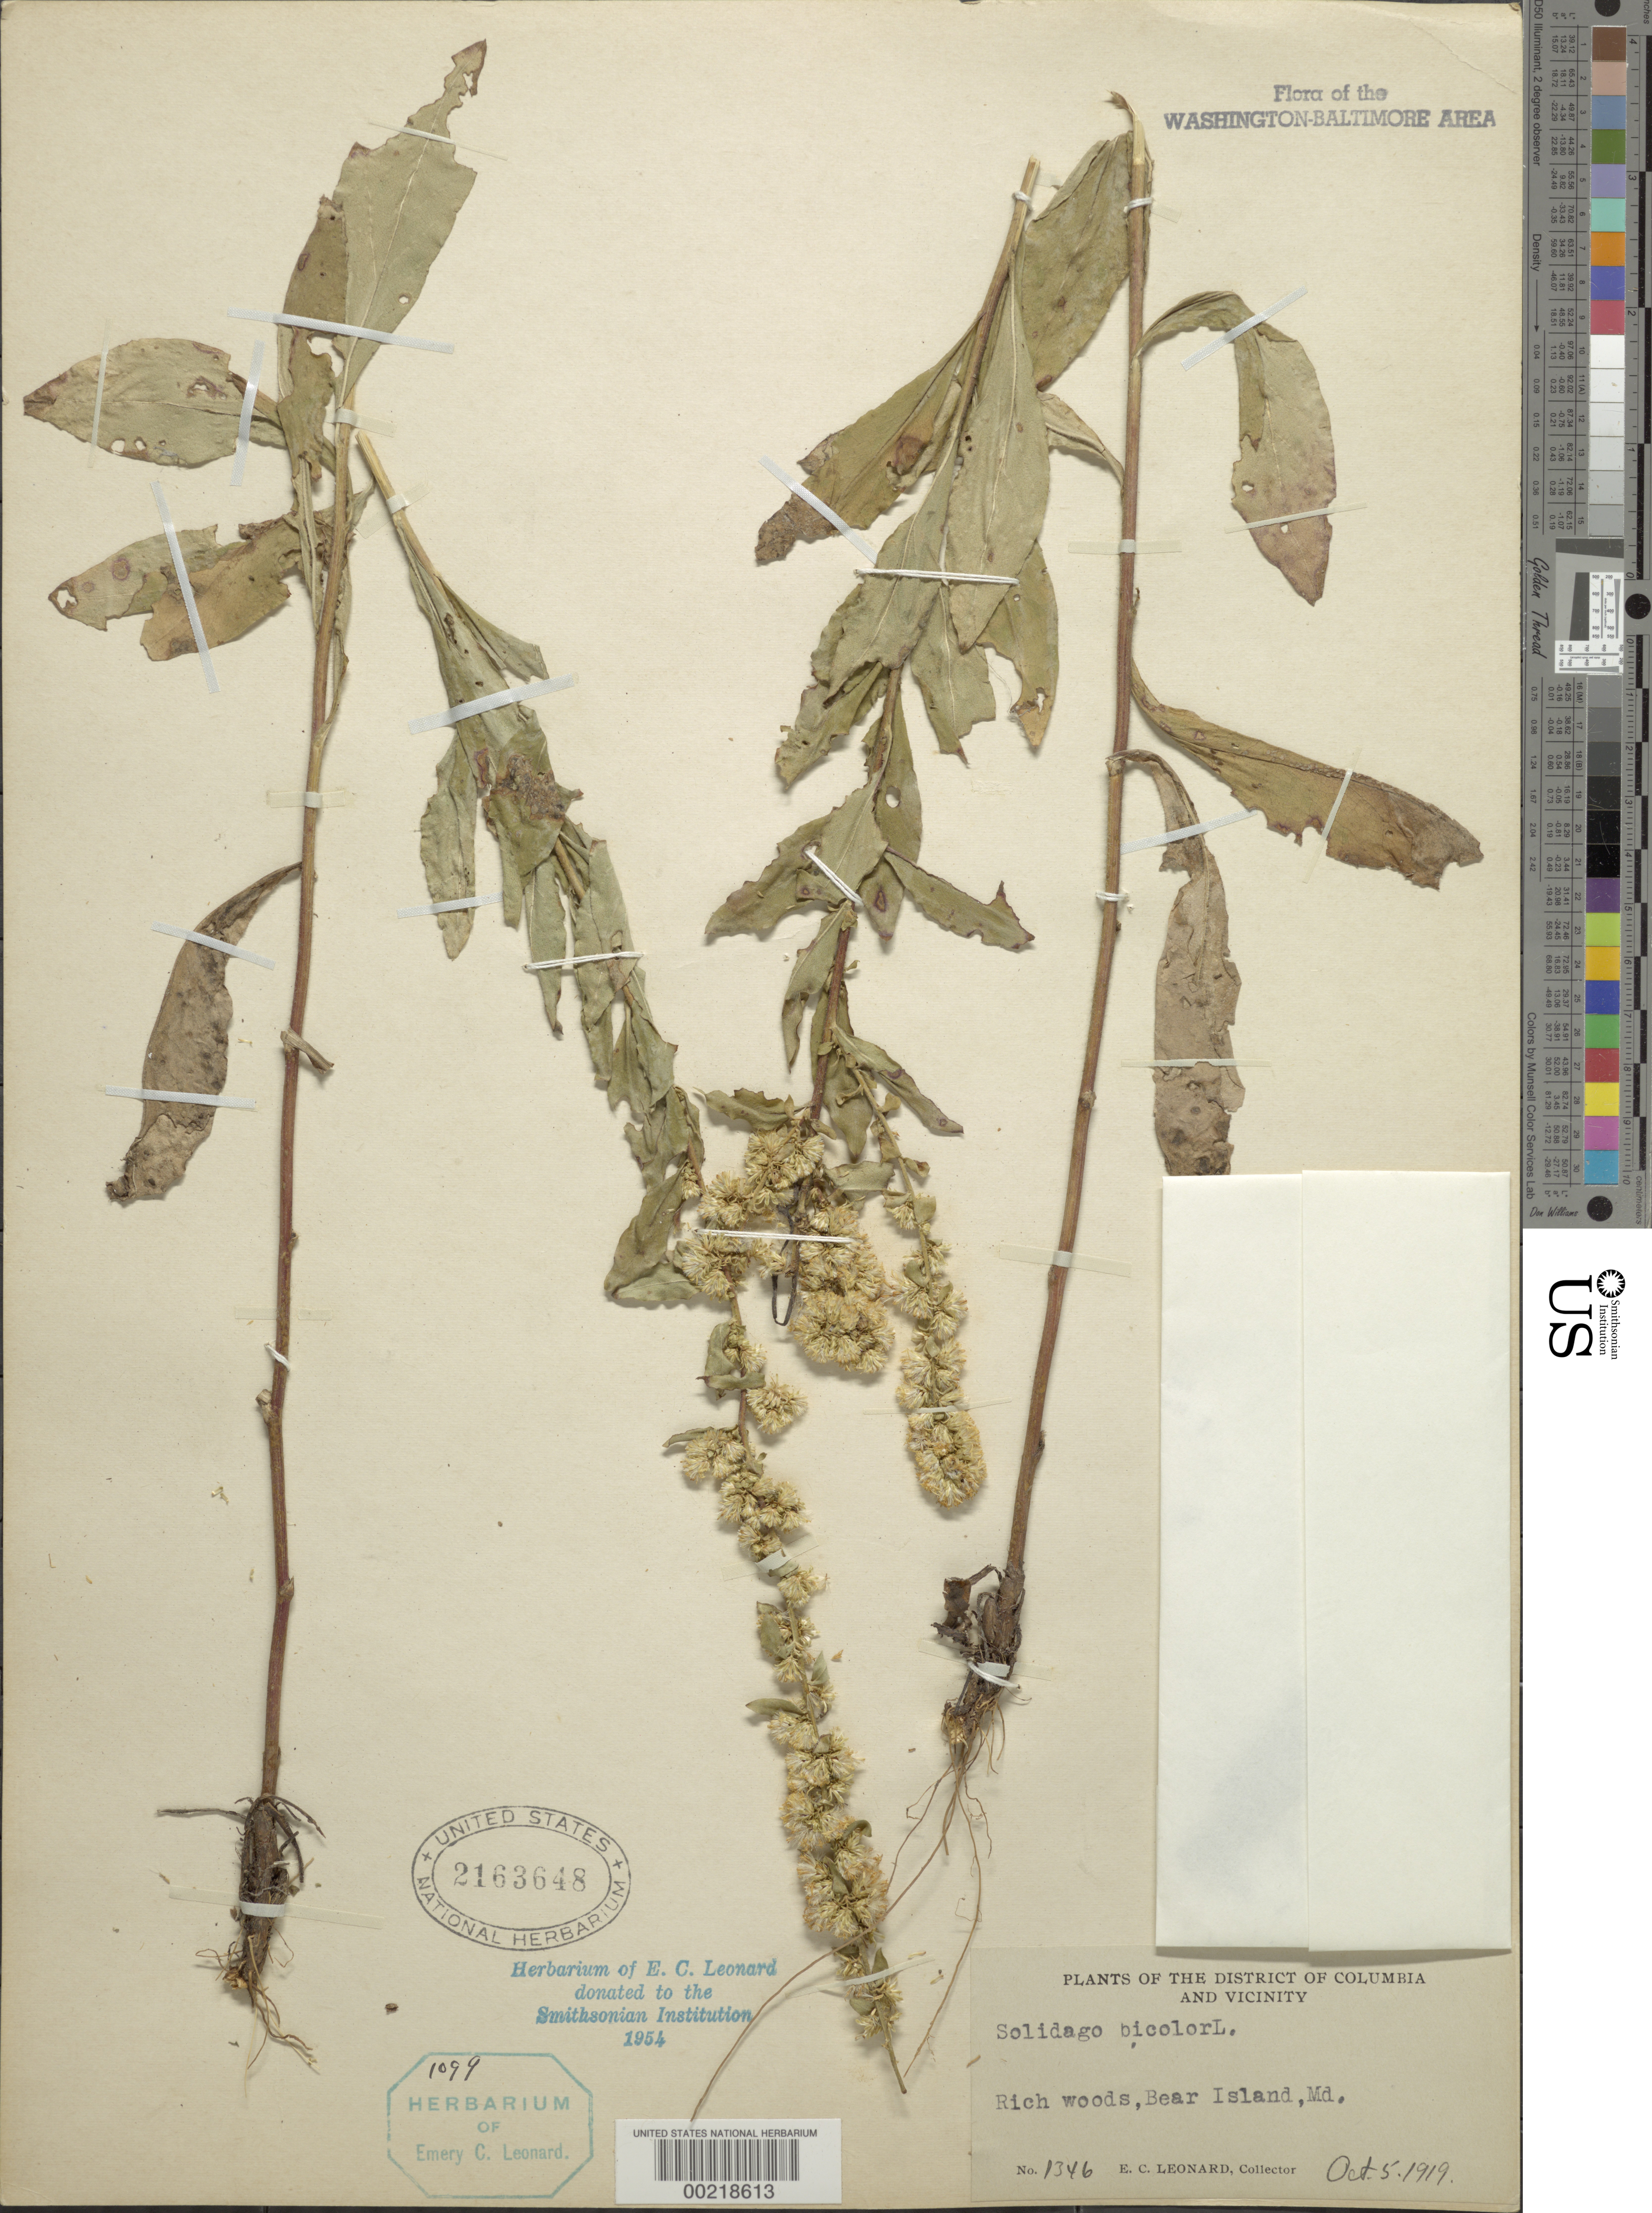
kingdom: Plantae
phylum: Tracheophyta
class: Magnoliopsida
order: Asterales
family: Asteraceae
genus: Solidago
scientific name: Solidago bicolor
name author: L.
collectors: E. C. Leonard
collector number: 1346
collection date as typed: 05 Oct 1919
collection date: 1919-10-05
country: United States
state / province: Maryland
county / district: Montgomery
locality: Bear Island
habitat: Rich woods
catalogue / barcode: US 2163648